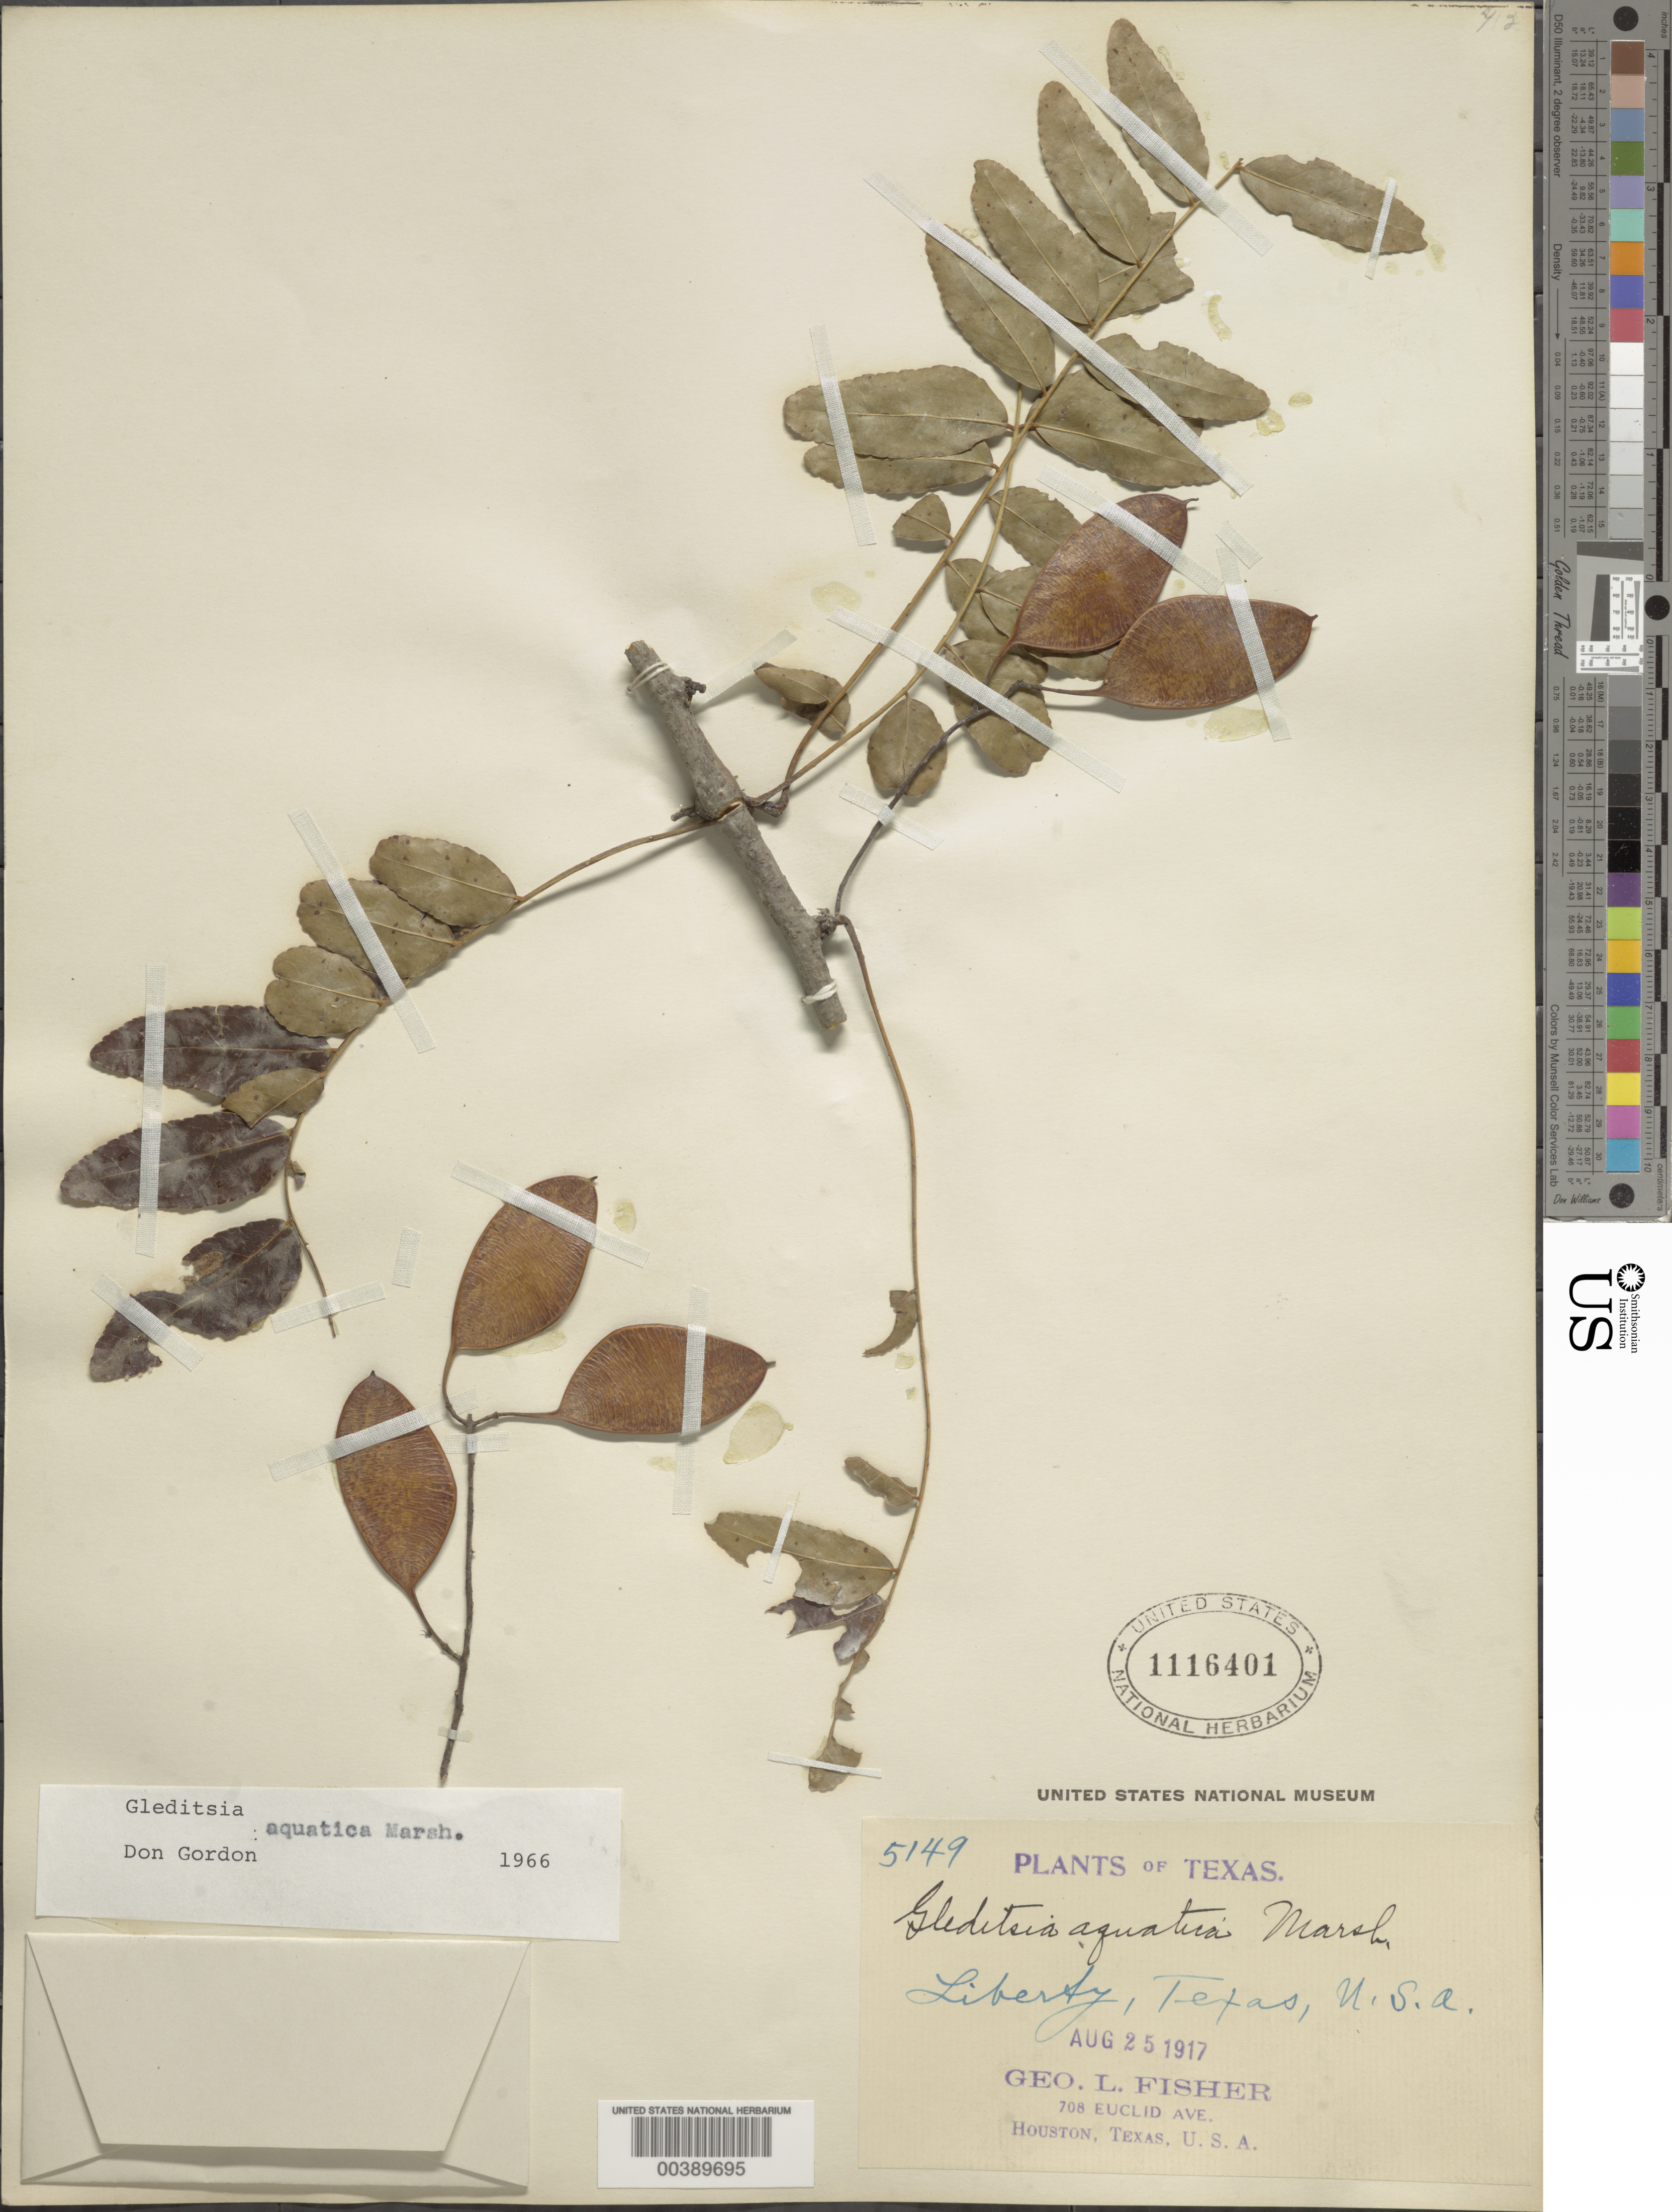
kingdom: Plantae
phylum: Tracheophyta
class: Magnoliopsida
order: Fabales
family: Fabaceae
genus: Gleditsia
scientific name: Gleditsia aquatica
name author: Marshall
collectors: G. L. Fisher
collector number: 5149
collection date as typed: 25 Aug 1917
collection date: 1917-08-25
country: United States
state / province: Texas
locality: Liberty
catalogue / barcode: US 1116401